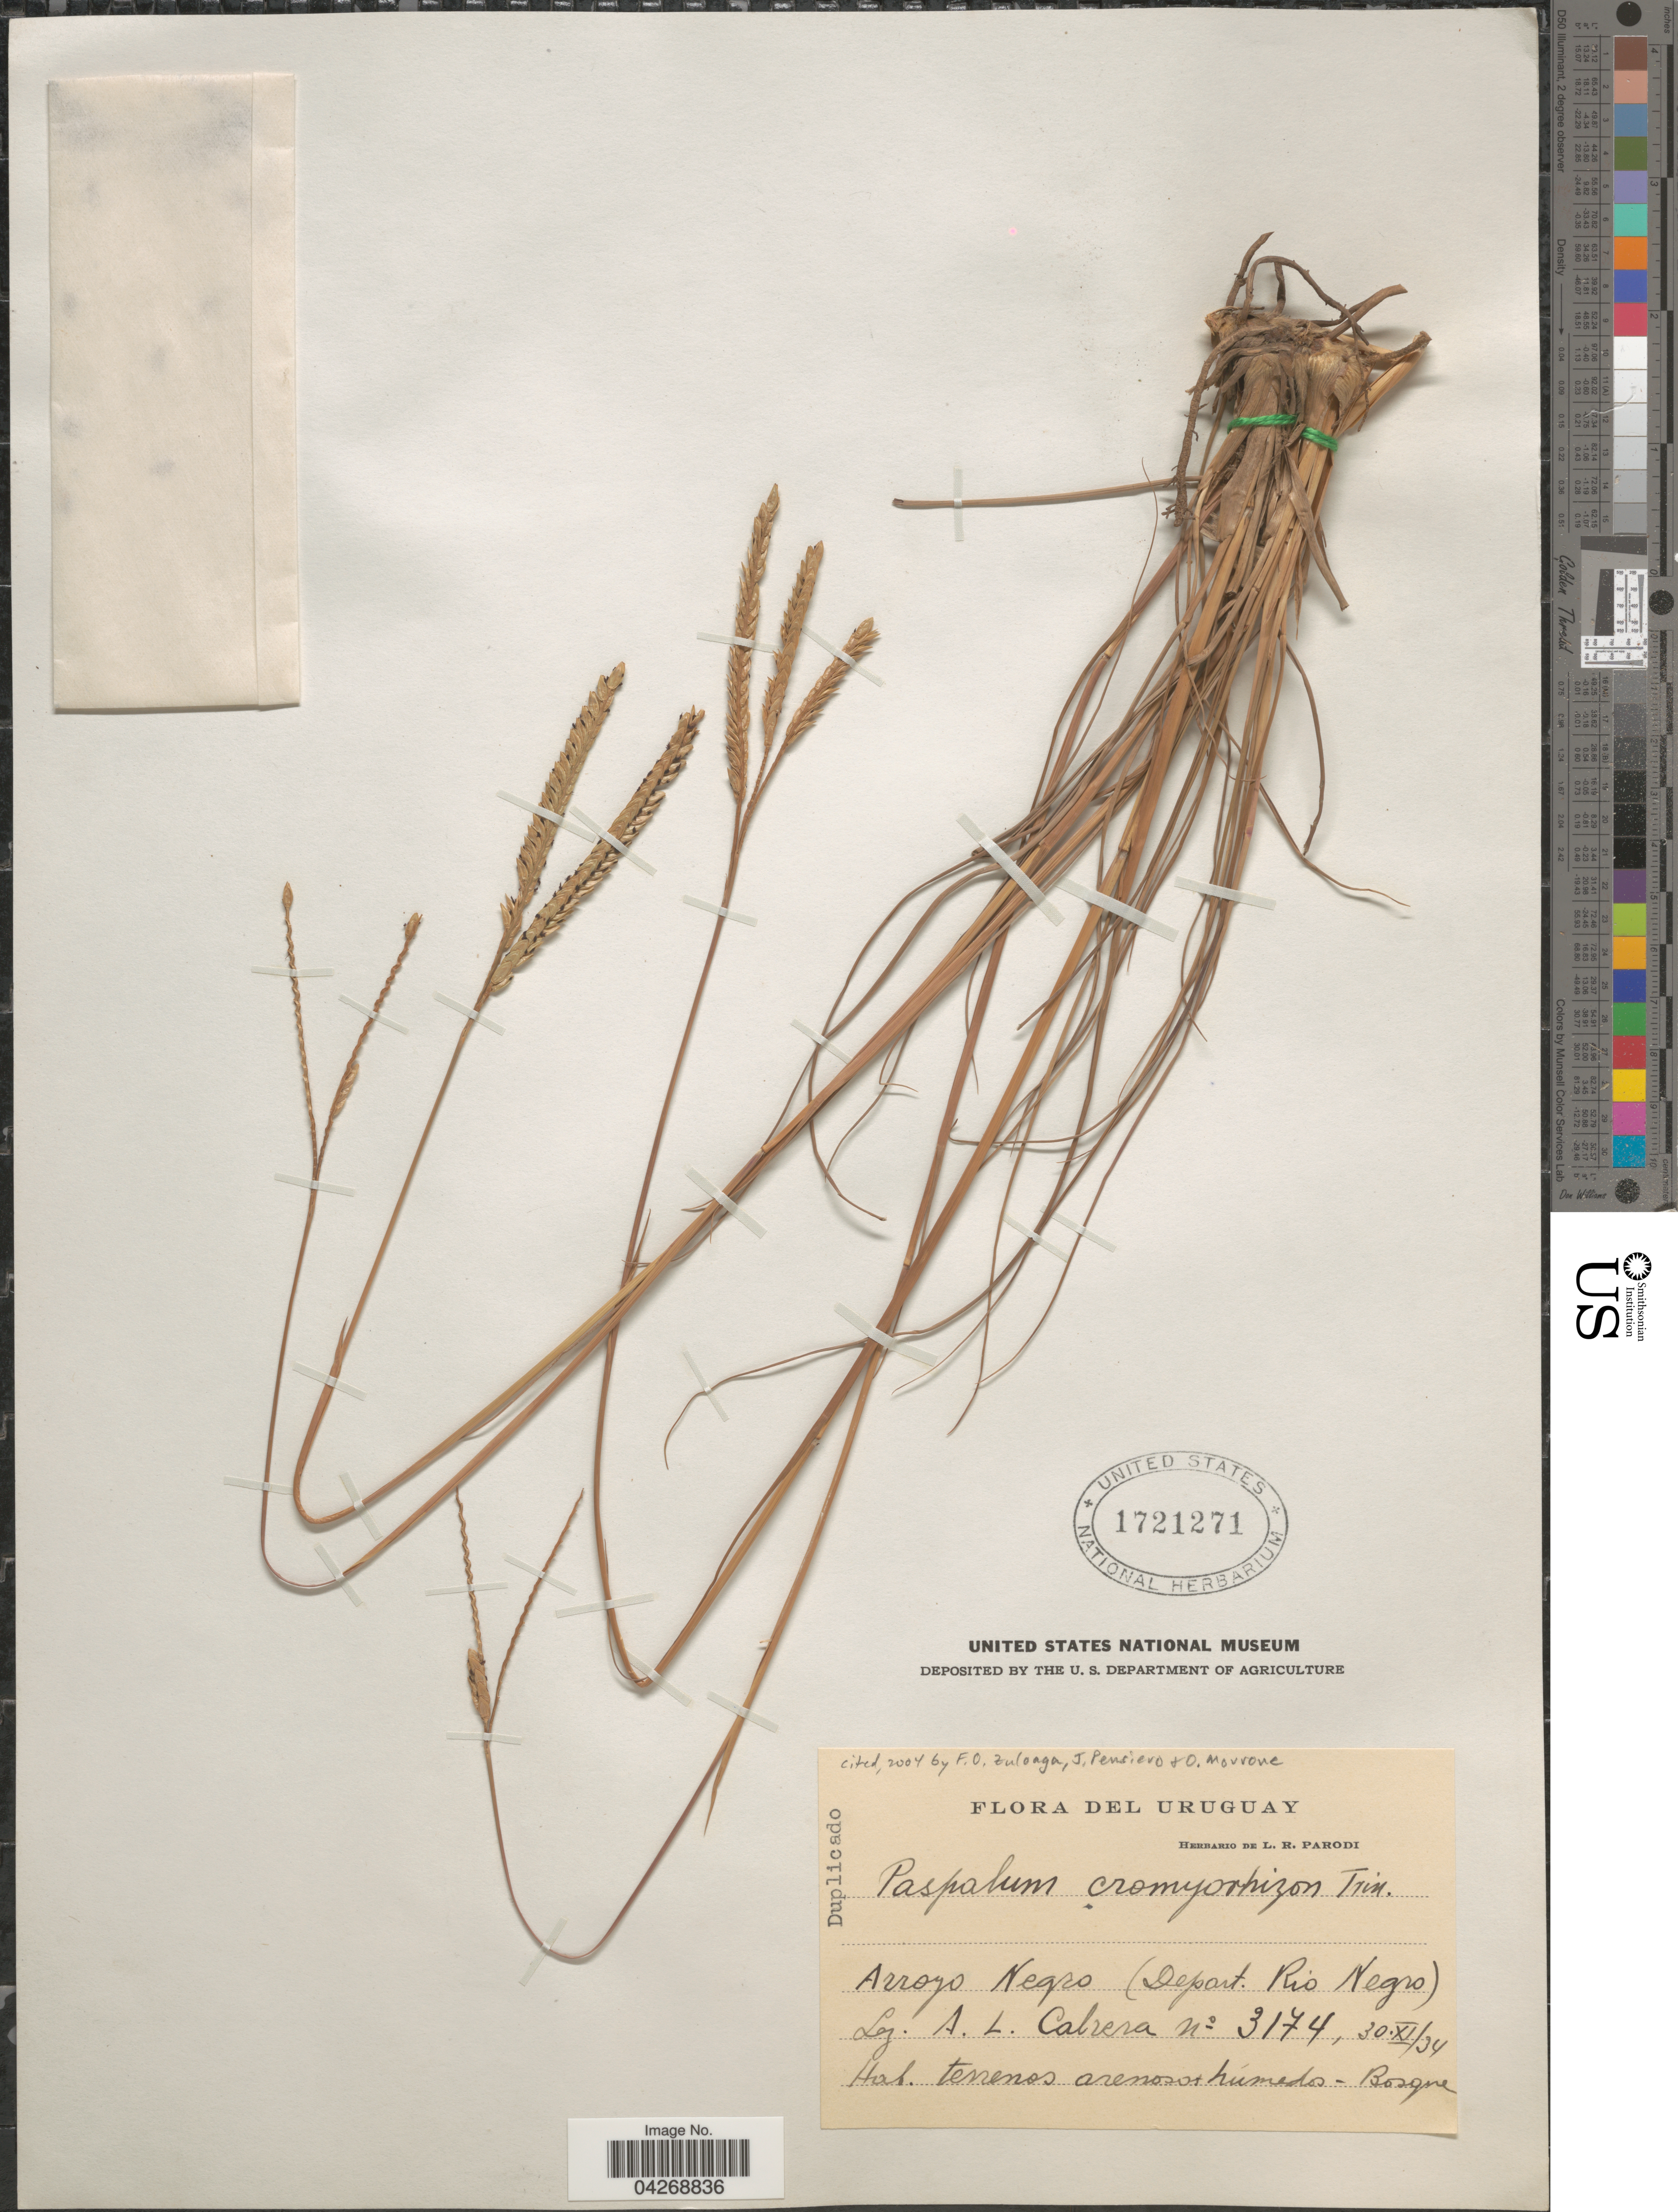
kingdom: Plantae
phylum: Tracheophyta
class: Liliopsida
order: Poales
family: Poaceae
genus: Paspalum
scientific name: Paspalum cromyorhizon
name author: Trin. ex Döll in Mart.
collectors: A. L. Cabrera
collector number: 3174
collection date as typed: Transcribed d/m/y: 30/11/34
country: Uruguay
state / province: Rio Negro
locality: Arroyo Negro (Depart. Rio Negro).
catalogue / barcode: US 1721271